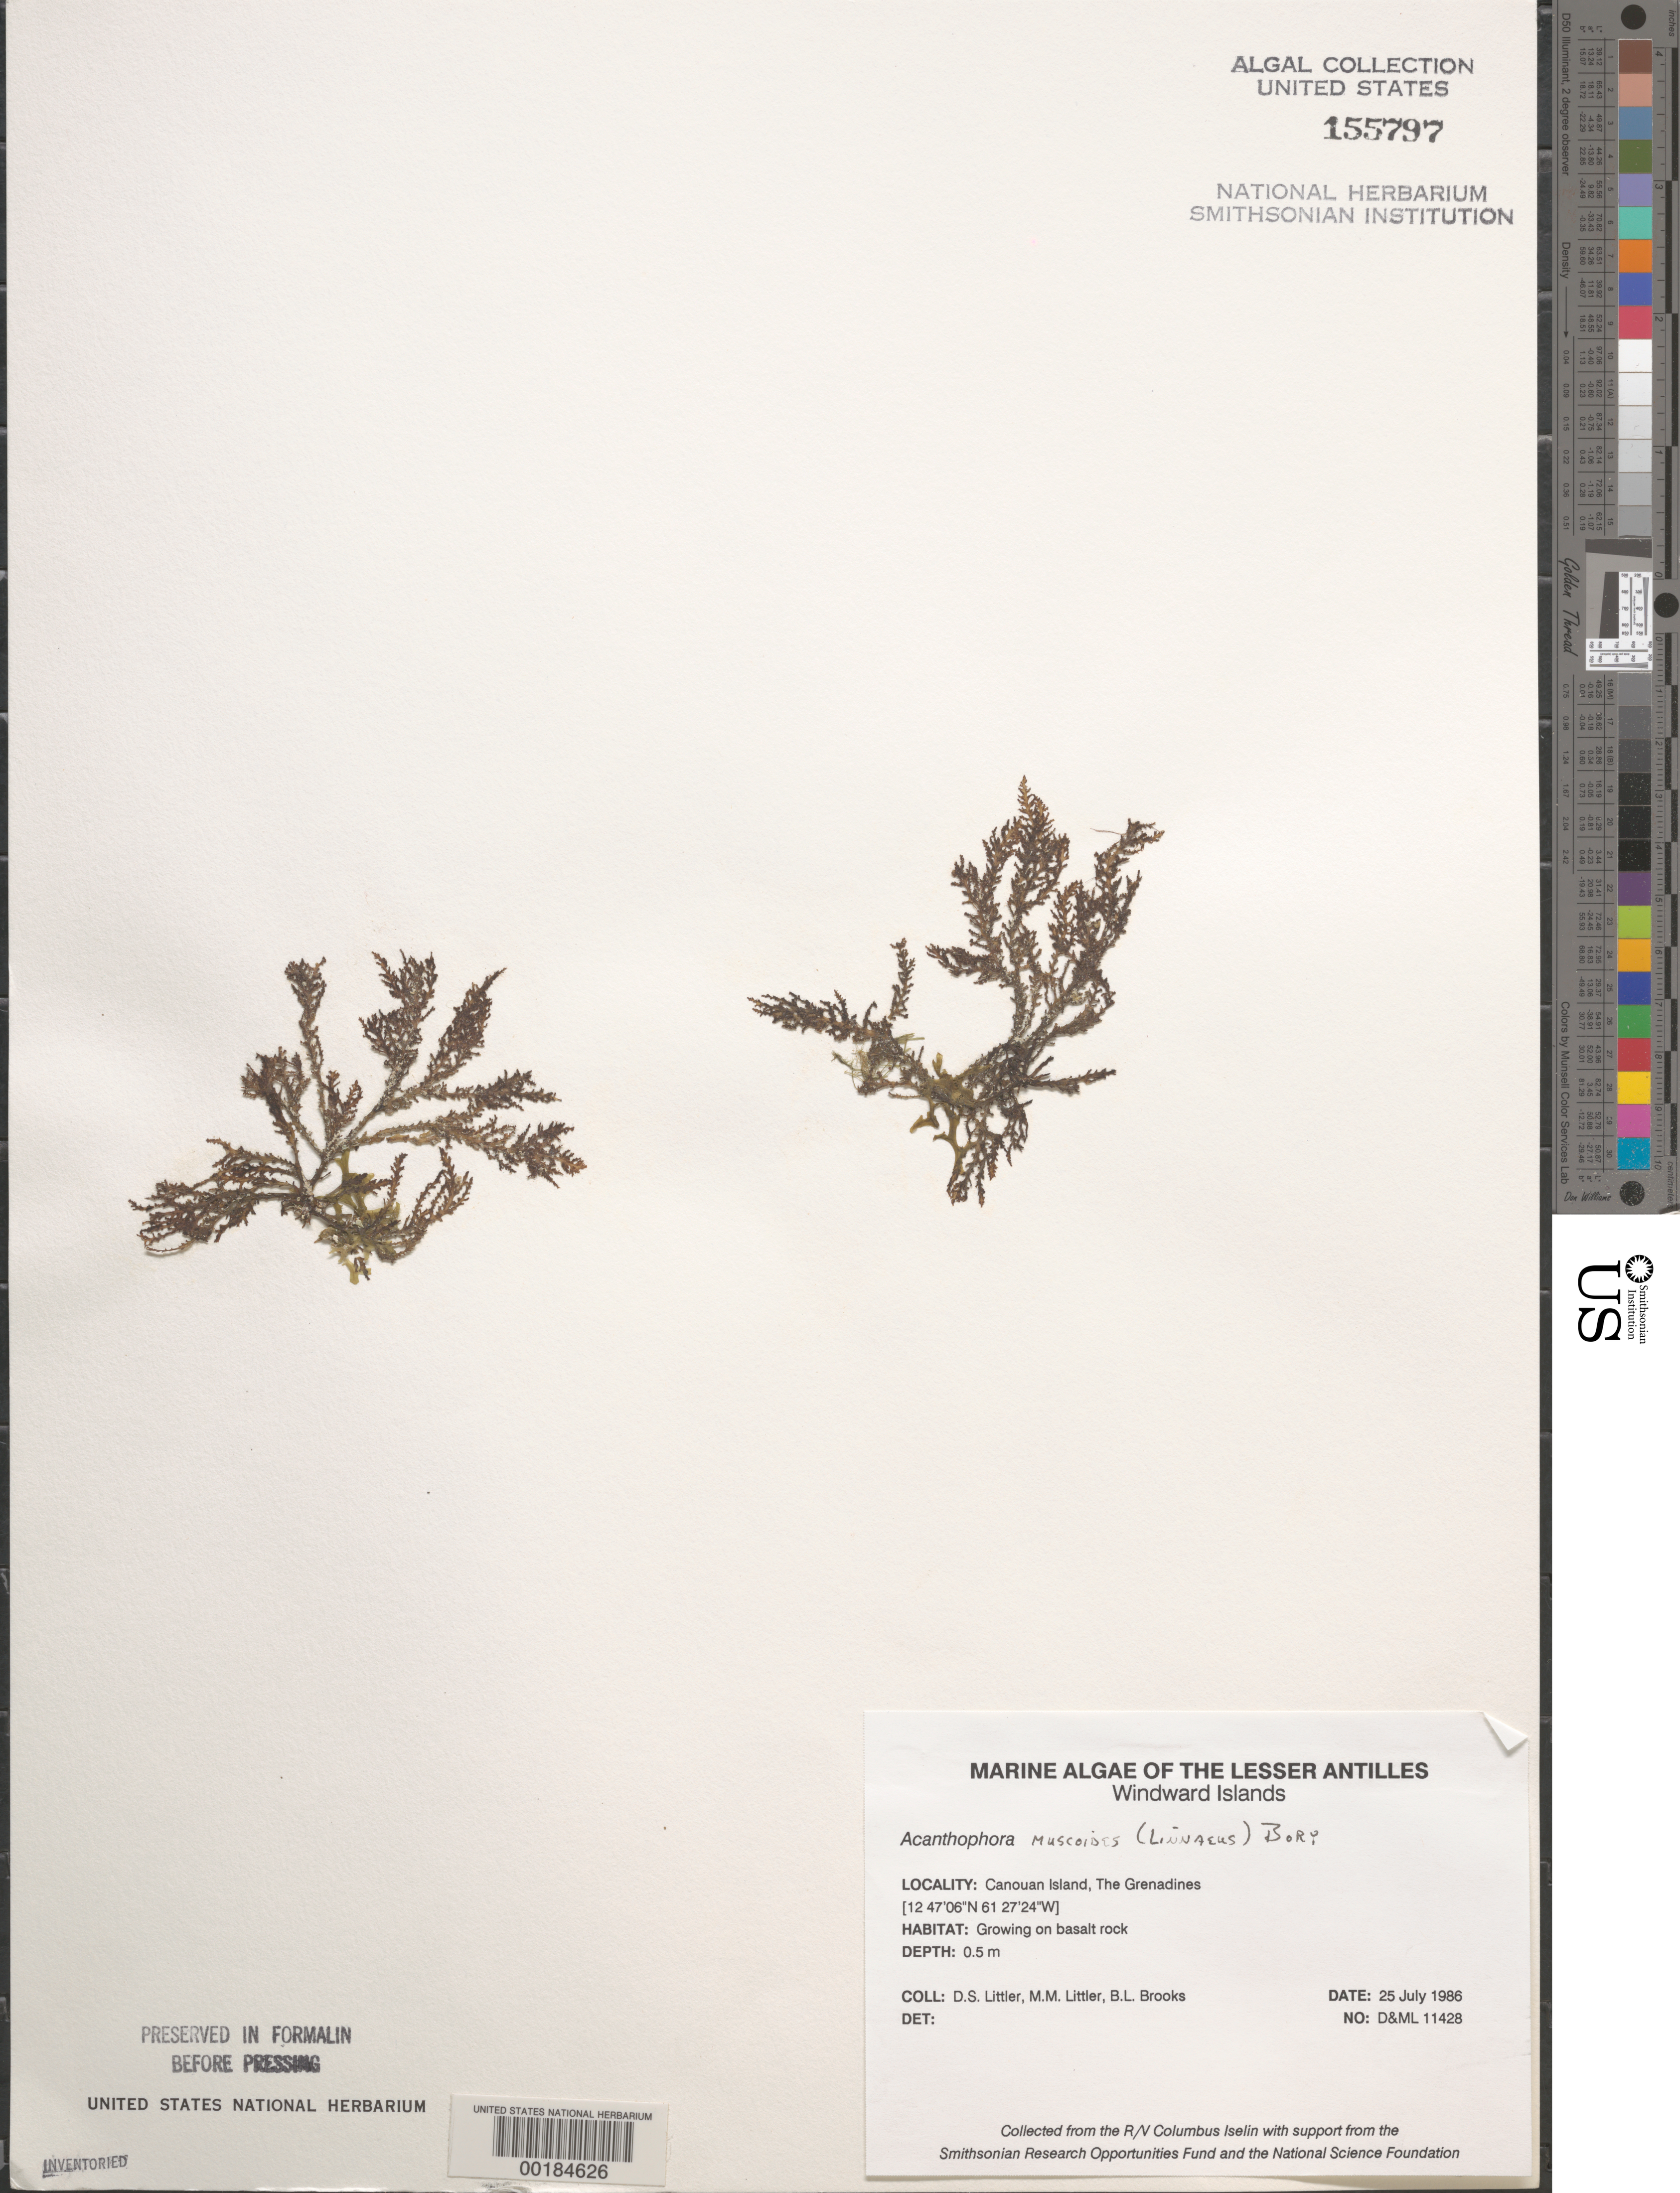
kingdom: Plantae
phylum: Rhodophyta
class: Florideophyceae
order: Ceramiales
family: Rhodomelaceae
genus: Acanthophora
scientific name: Acanthophora muscoides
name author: (C. Agardh) Bory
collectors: D. S. Littler, M. M. Littler & B. Brooks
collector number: D&ML 11428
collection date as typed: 25 Jul 1986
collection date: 1986-07-25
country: St. Vincent - Grenadines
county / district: Grenadines Parish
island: Canouan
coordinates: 12 47' 06" N, 61 27' 24" W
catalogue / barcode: US 155797